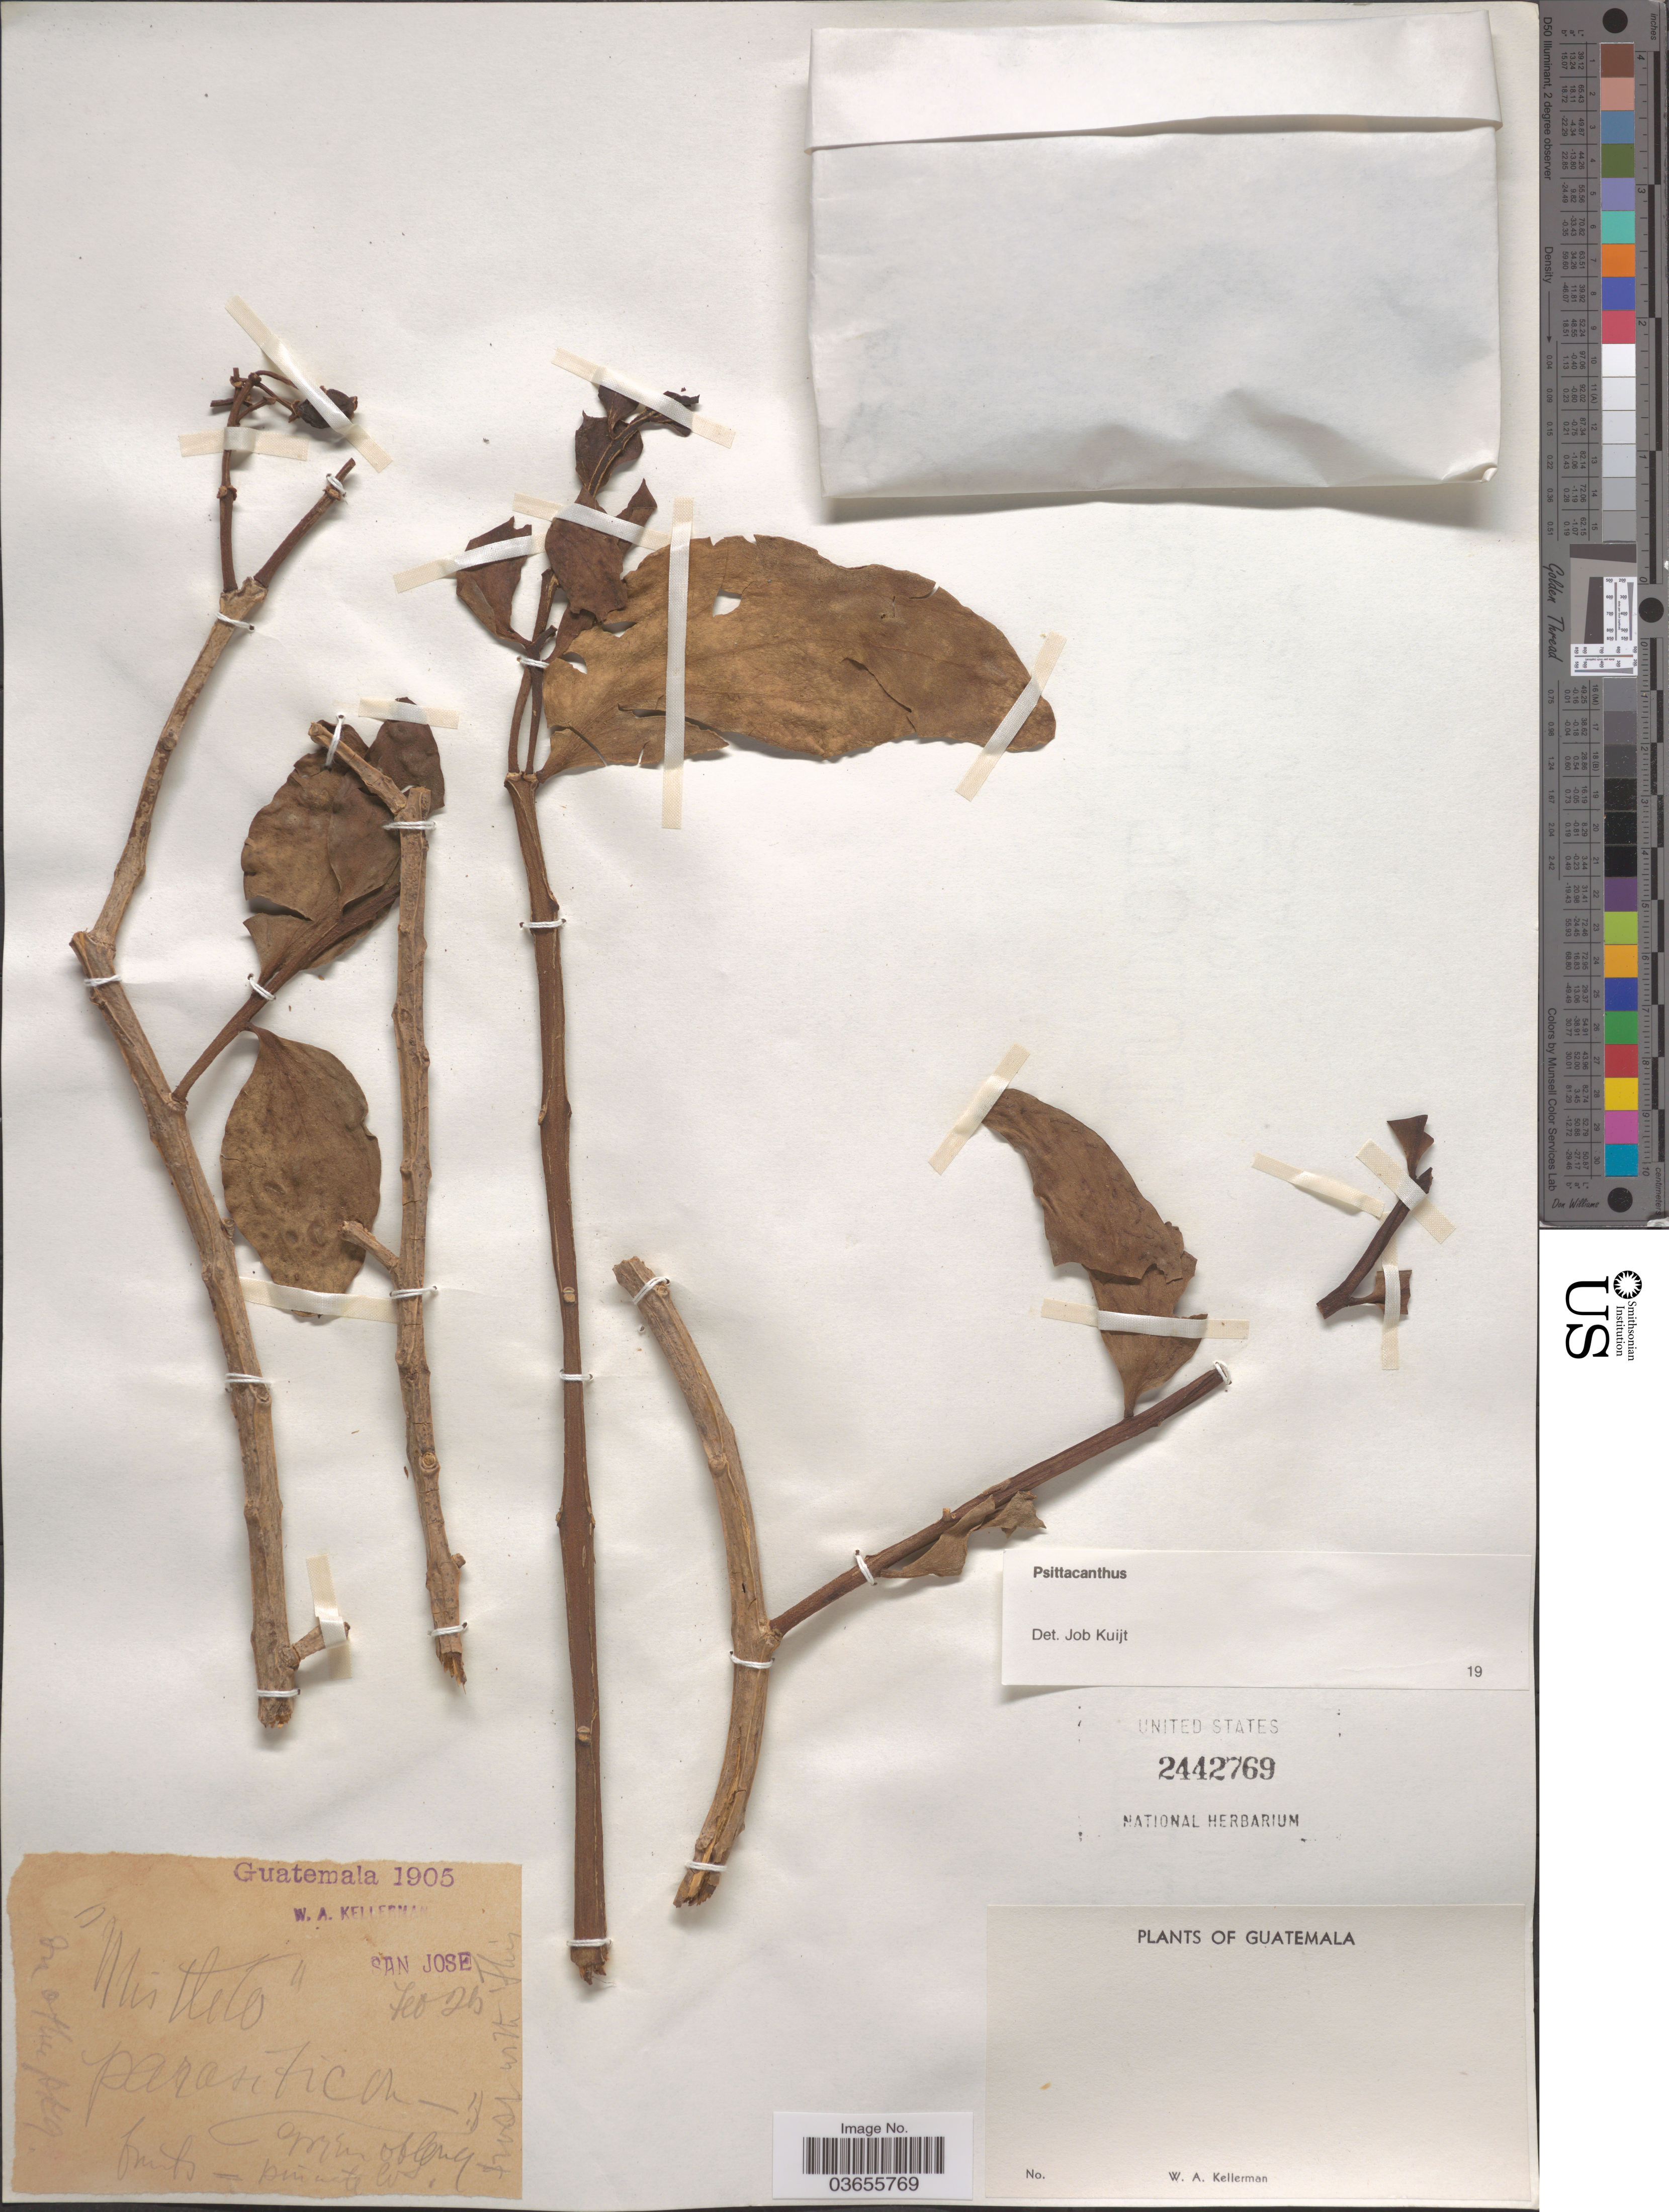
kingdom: Plantae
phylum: Tracheophyta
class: Magnoliopsida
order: Santalales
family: Loranthaceae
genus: Psittacanthus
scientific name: Psittacanthus sp.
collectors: W. Kellerman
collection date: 1905-02-25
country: Guatemala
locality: San Jose.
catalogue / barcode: US 2442769